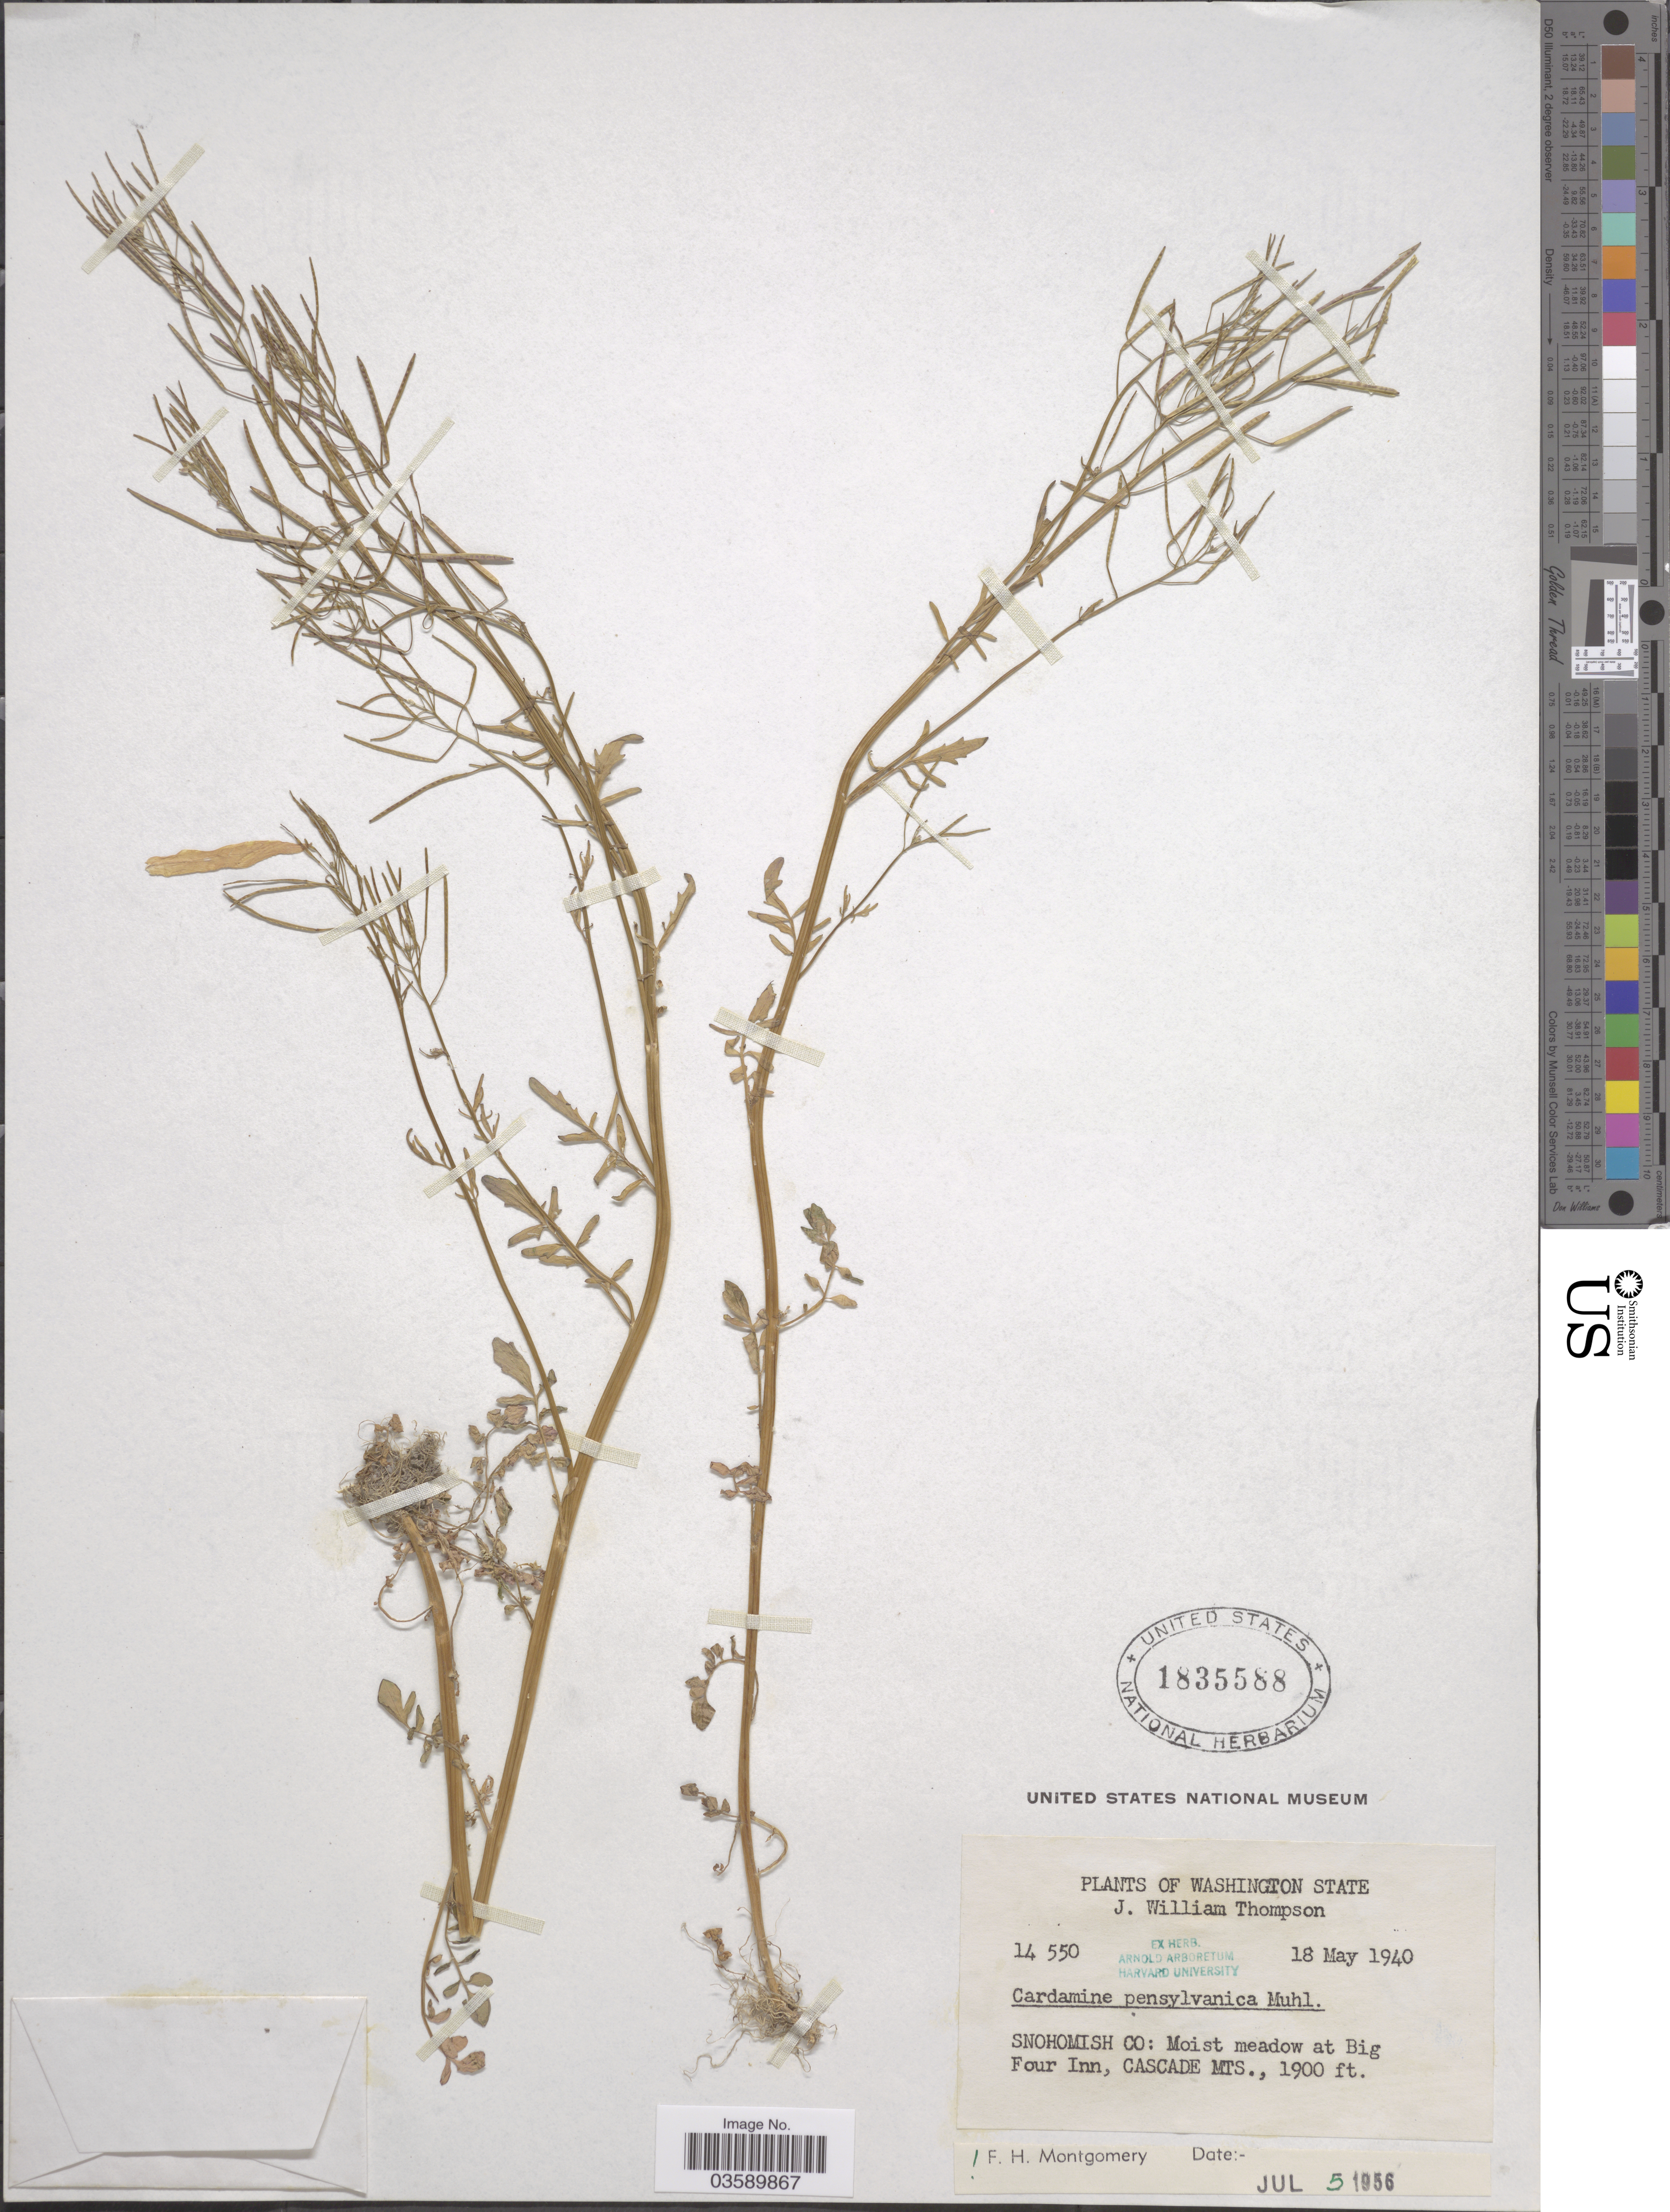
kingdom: Plantae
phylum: Tracheophyta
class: Magnoliopsida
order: Brassicales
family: Brassicaceae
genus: Cardamine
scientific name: Cardamine pensylvanica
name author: Muhl. ex Willd.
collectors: J. W. Thompson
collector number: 14550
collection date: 1940-05-18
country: United States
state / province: Washington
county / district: Snohomish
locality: Snohomish Co: Moist meadow at Big Four Inn, Cascade Mts.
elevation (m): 579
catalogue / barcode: US 1835588